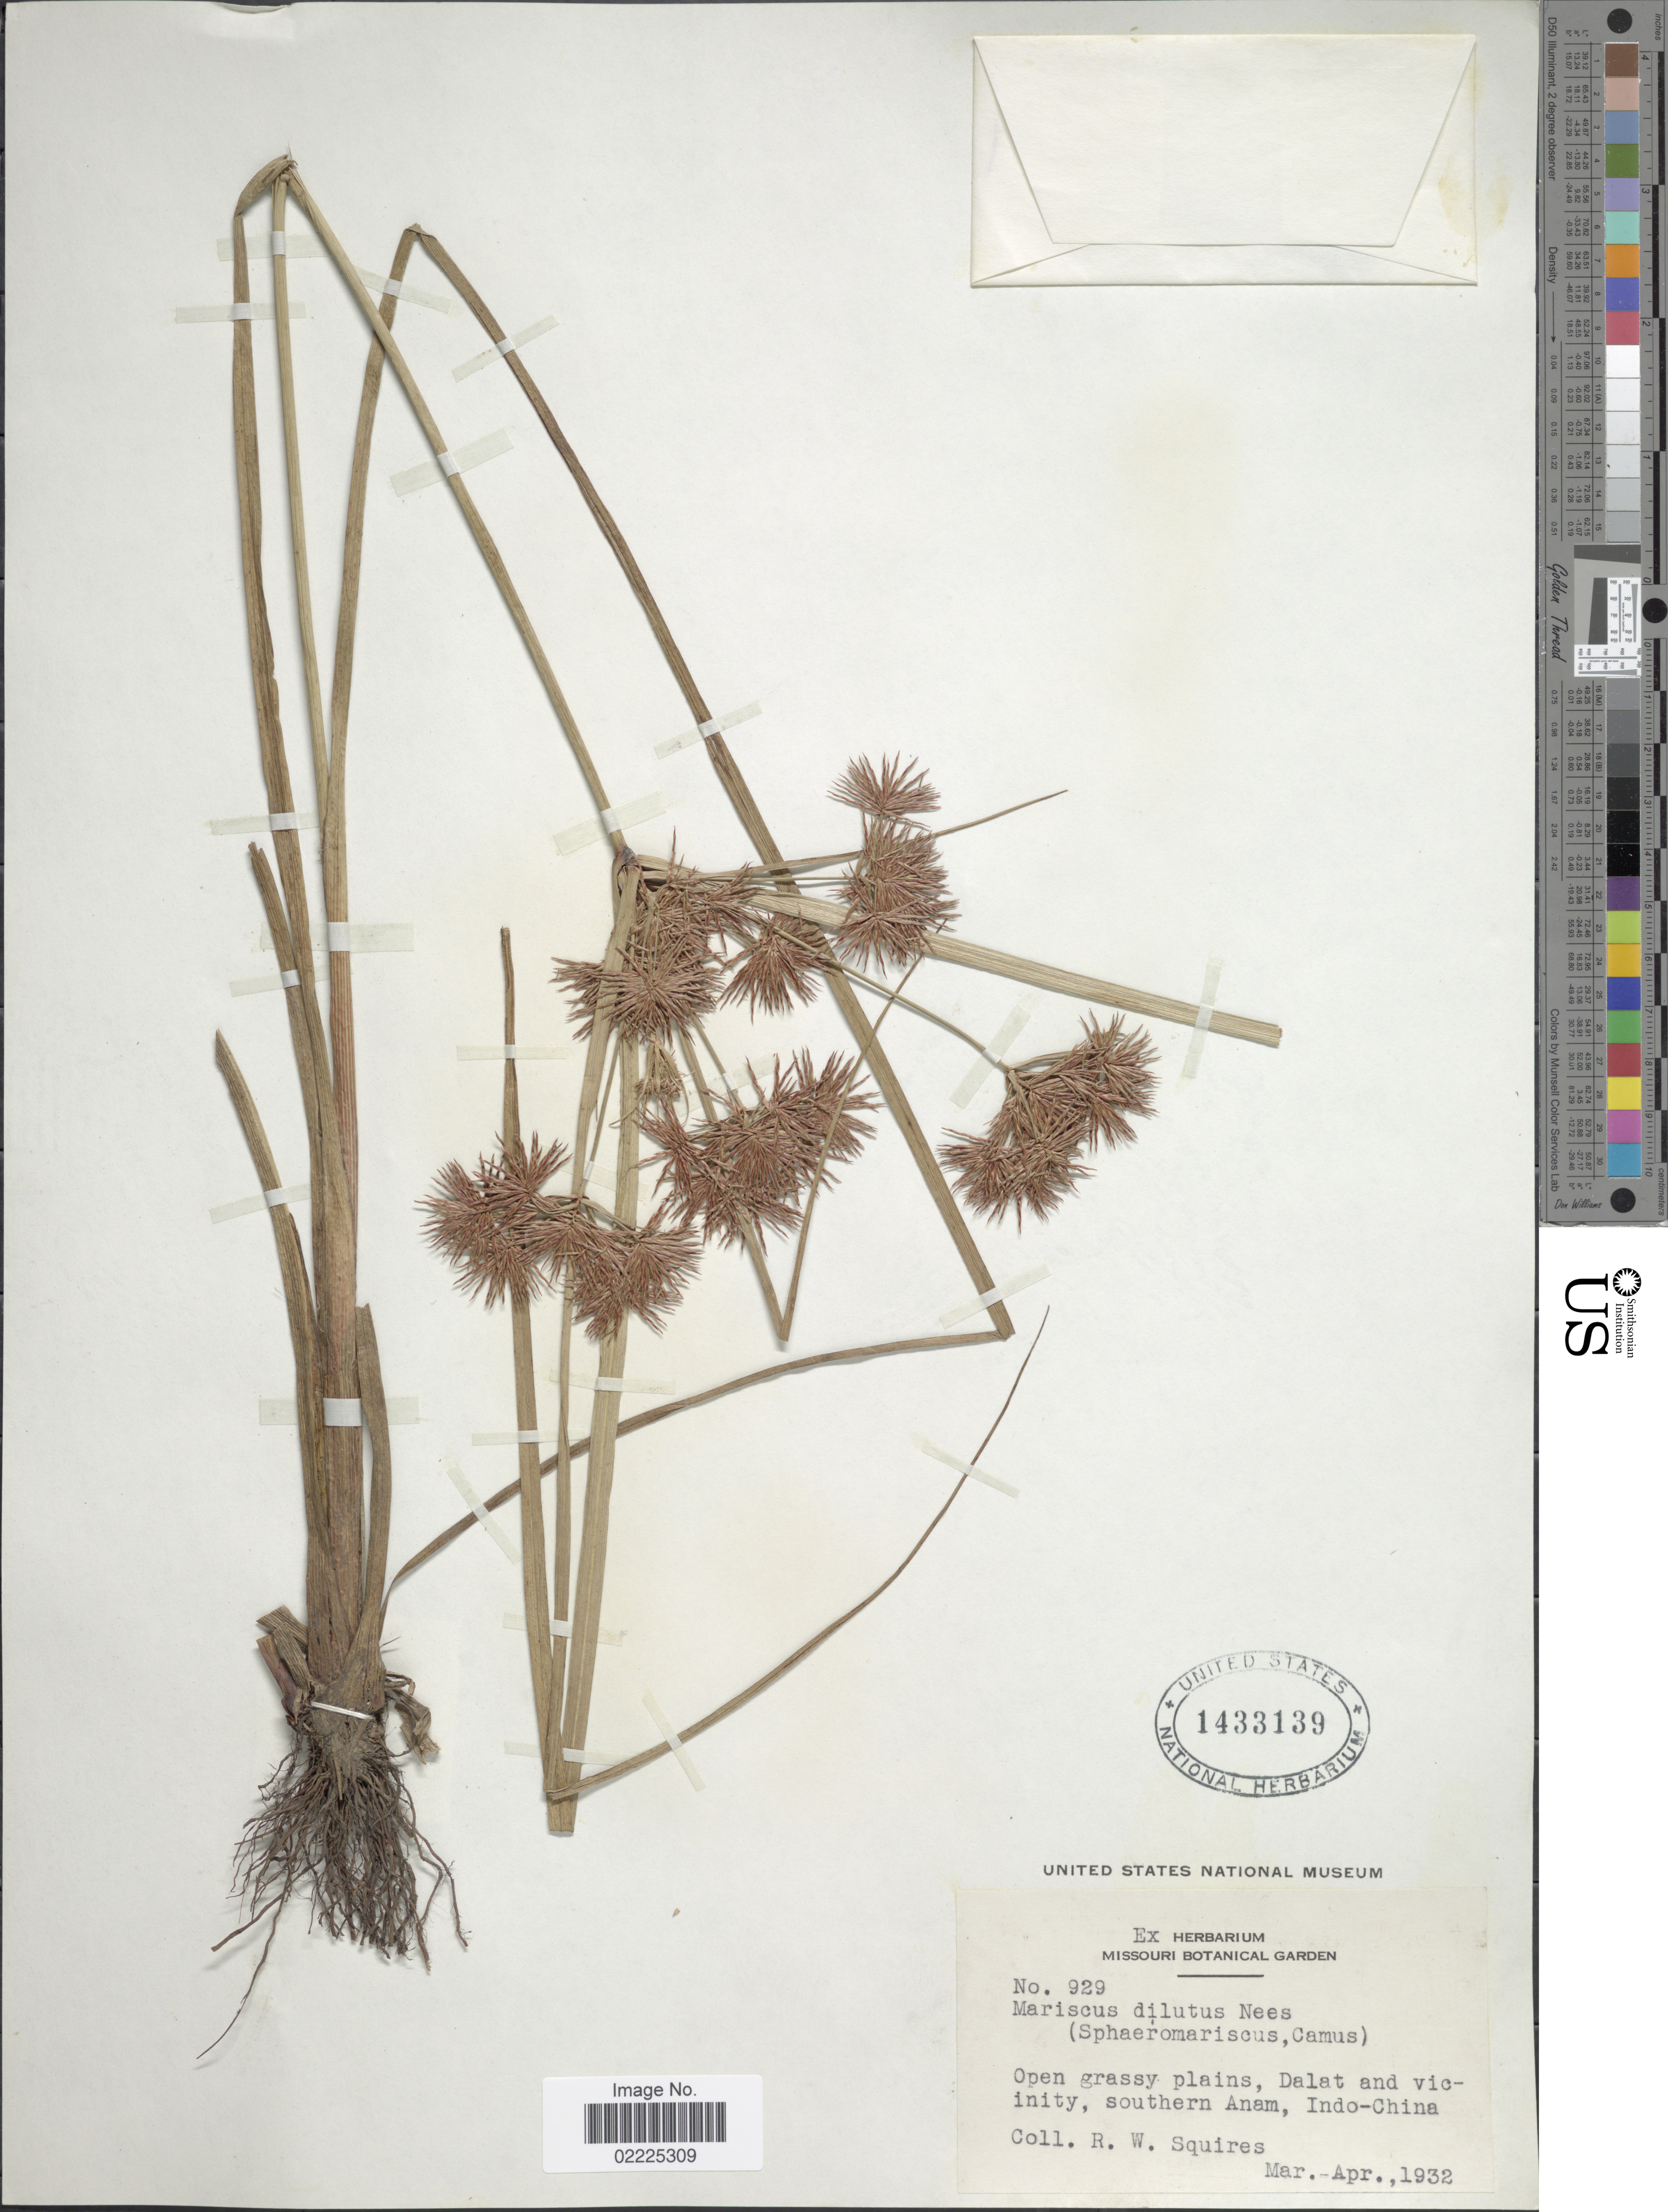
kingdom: Plantae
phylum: Tracheophyta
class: Liliopsida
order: Poales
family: Cyperaceae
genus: Cyperus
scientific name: Cyperus compactus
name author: Retz.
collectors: R. Squires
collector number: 929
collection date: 1932-03/1932-04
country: Vietnam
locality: Dalat and vicinity, Southern Anam, Indo-China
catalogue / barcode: US 1433139